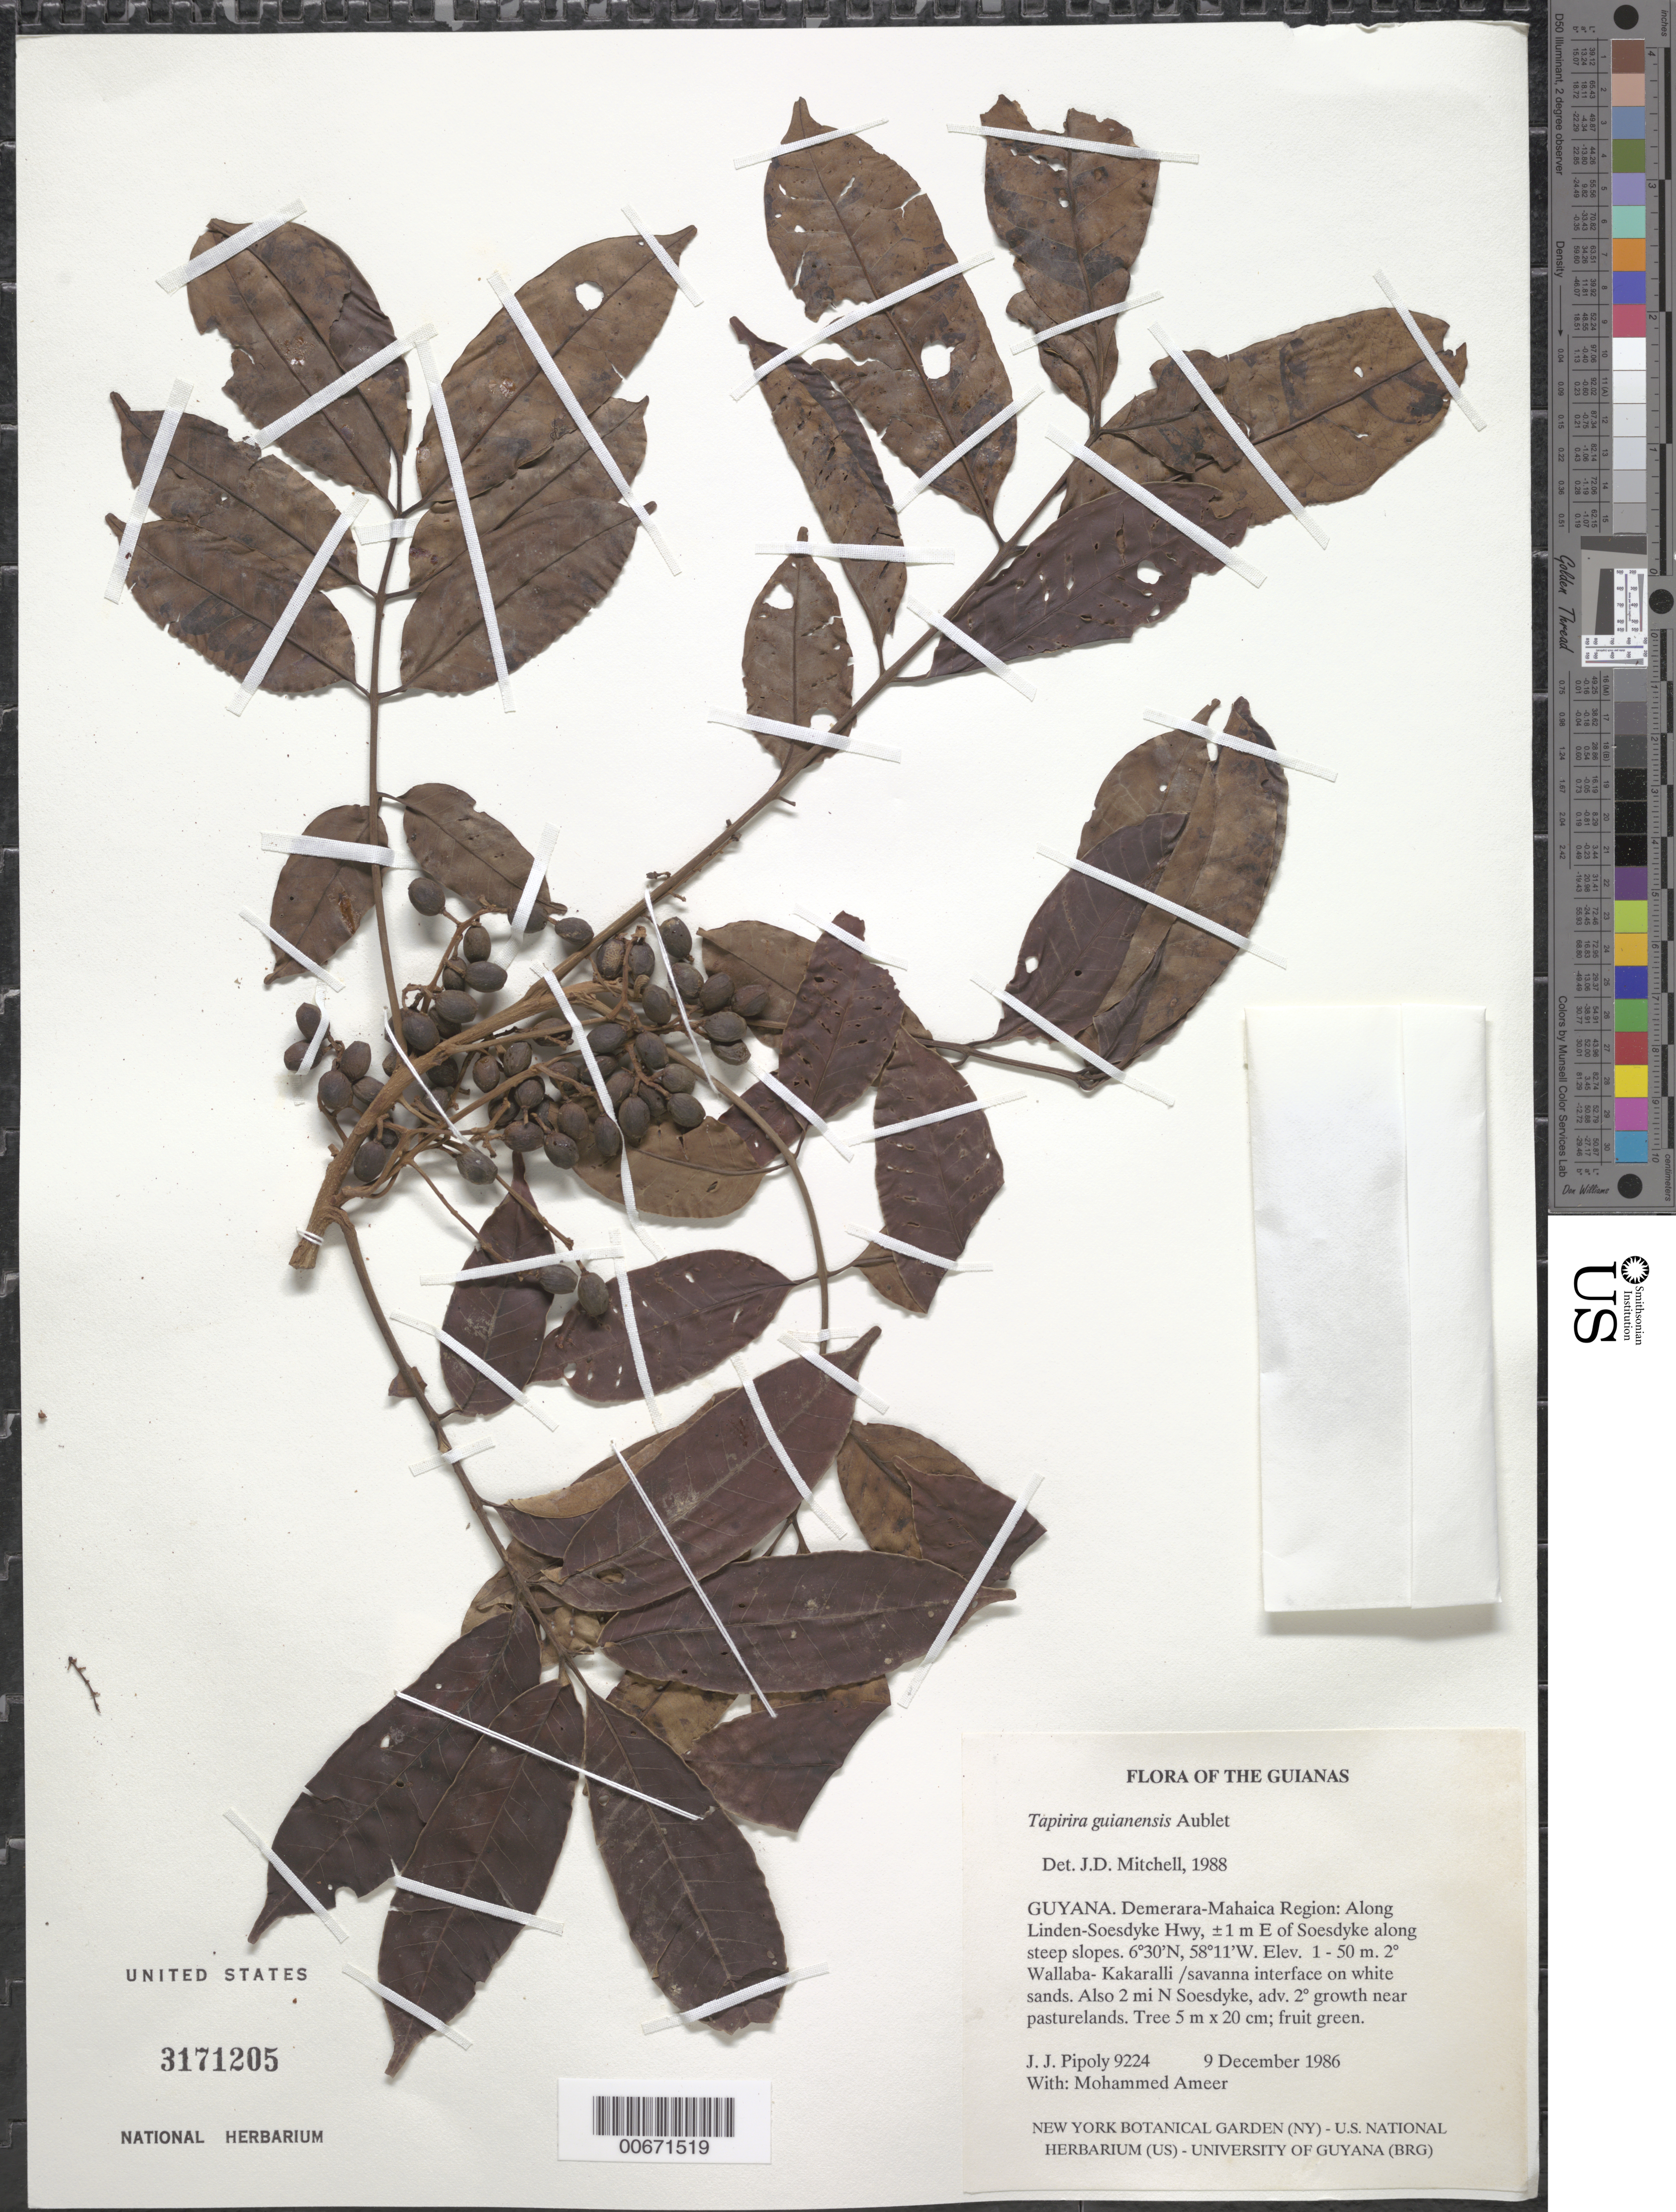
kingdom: Plantae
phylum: Tracheophyta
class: Magnoliopsida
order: Sapindales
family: Anacardiaceae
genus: Tapirira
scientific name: Tapirira guianensis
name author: Aubl.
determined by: Mitchell, John D.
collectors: J. J. Pipoly & M. Ameer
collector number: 9224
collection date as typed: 9 December 1986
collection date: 1986-12-09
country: Guyana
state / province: Demerara-Mahaica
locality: Along Linden-Soesdyke Hwy, ±1 m E of Soesdyke along steep slopes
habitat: Secondary Wallaba-Kakaralli - savanna interface on white sands. Also 2 mi N Soesdyke, adv. secondary growth near pasturelands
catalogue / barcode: US 3171205